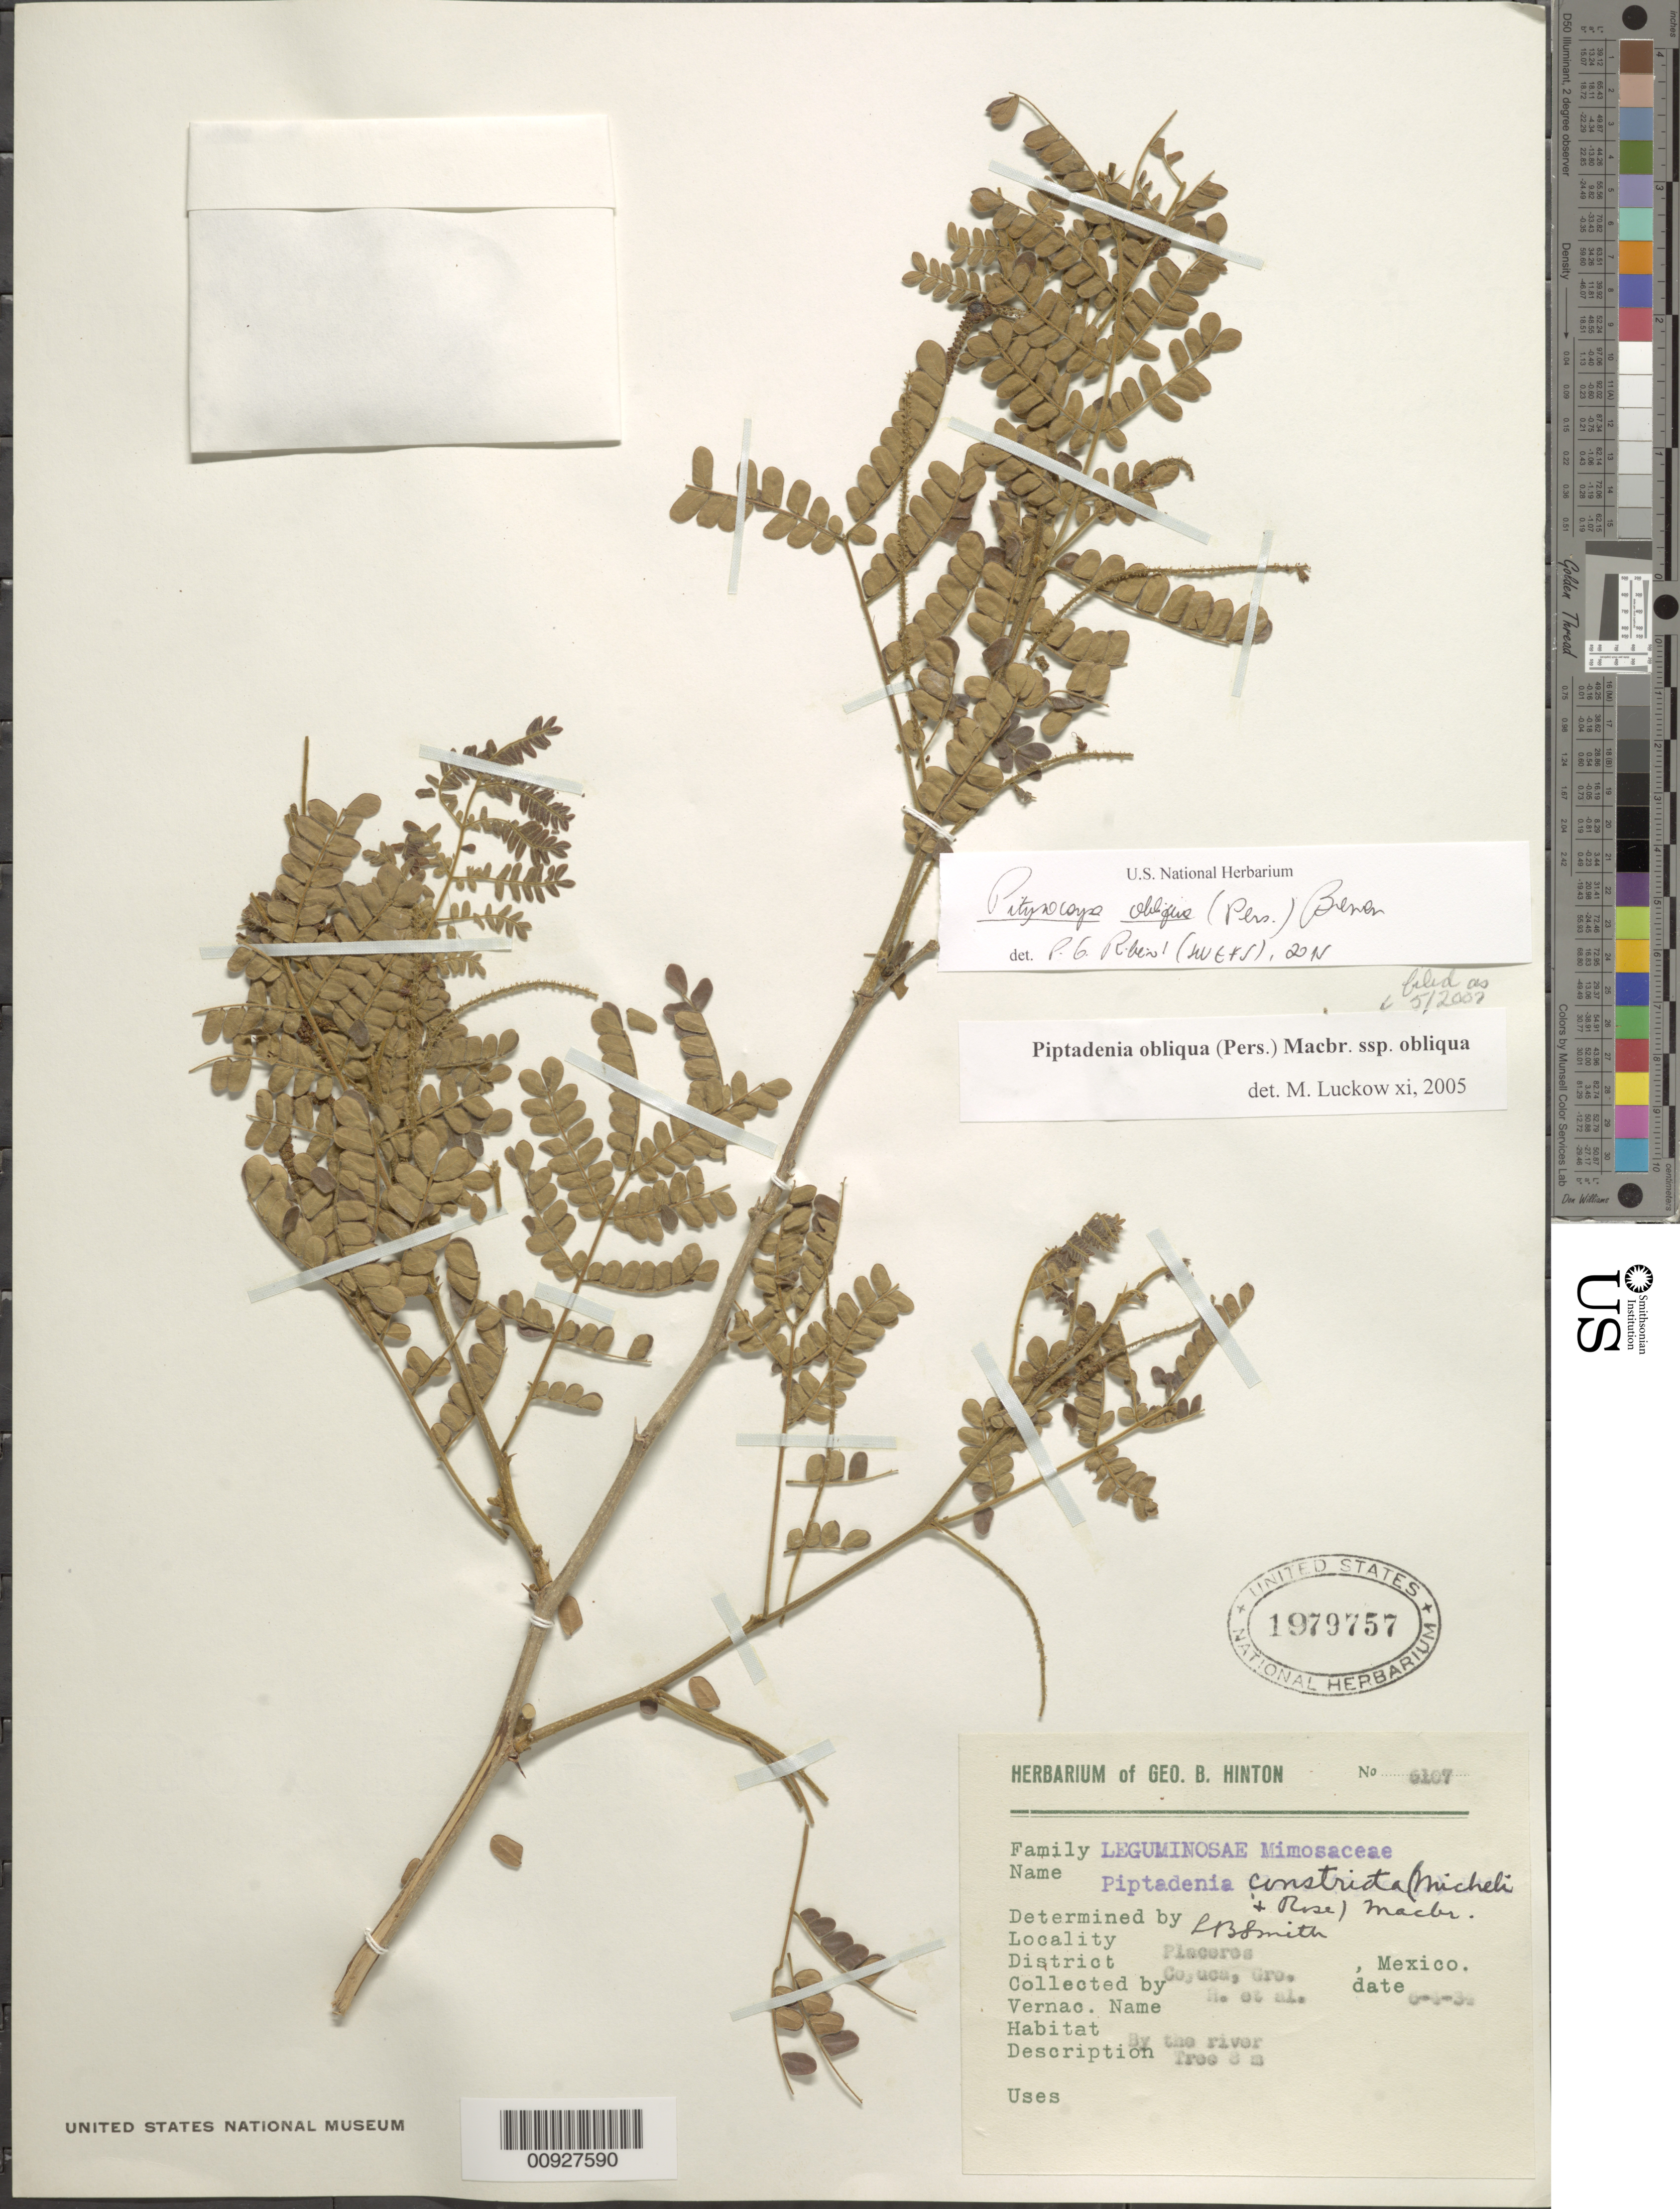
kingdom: Plantae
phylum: Tracheophyta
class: Magnoliopsida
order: Fabales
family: Fabaceae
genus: Pityrocarpa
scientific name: Pityrocarpa obliqua subsp. obliqua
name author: (Pers.) Brenan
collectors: G. B. Hinton & et al.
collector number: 6107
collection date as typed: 04 Jun 1934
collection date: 1934-06-04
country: Mexico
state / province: Guerrero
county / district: Coyuca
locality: Placeres, District Coyuca, Guerrero.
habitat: By the river.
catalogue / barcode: US 1979757